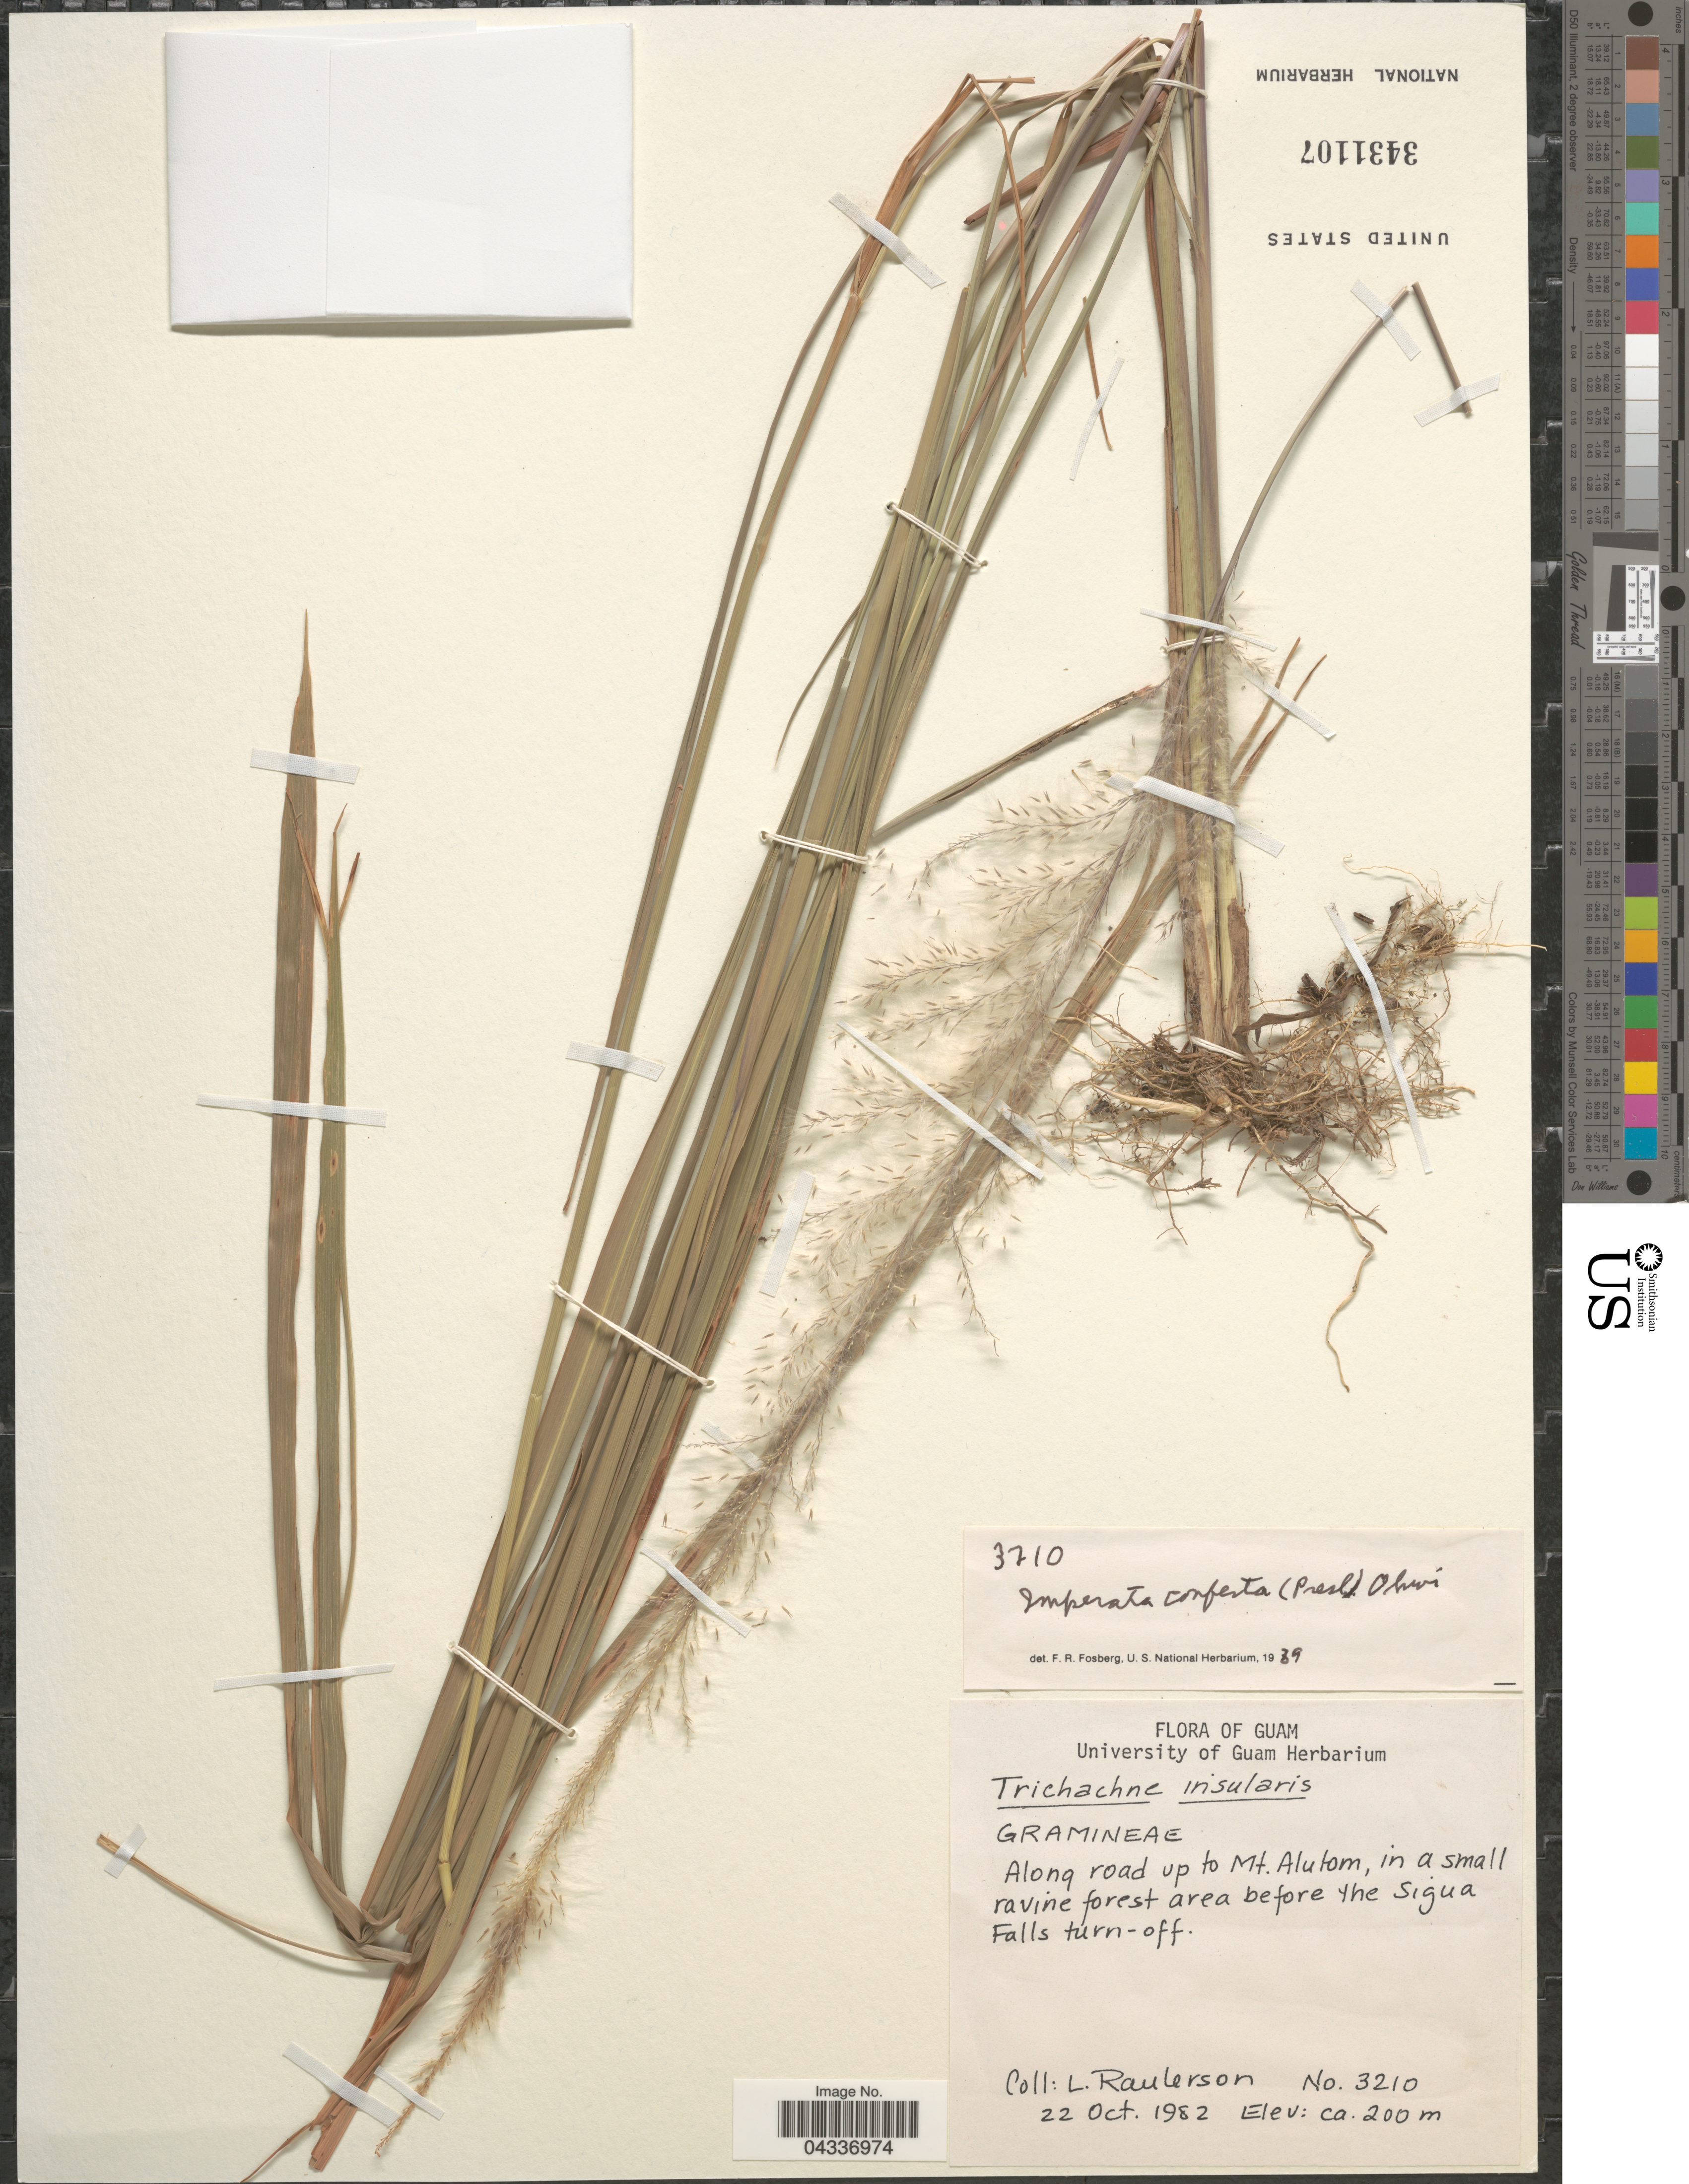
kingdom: Plantae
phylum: Tracheophyta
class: Liliopsida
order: Poales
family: Poaceae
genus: Imperata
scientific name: Imperata conferta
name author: (J. Presl) Ohwi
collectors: L. Raulerson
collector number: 3210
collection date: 1982-10-22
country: Guam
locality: Along road up to Mt. Alutom, in a small ravine forest area before the Sigua Falls turn-off.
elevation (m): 200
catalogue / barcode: US 3431107